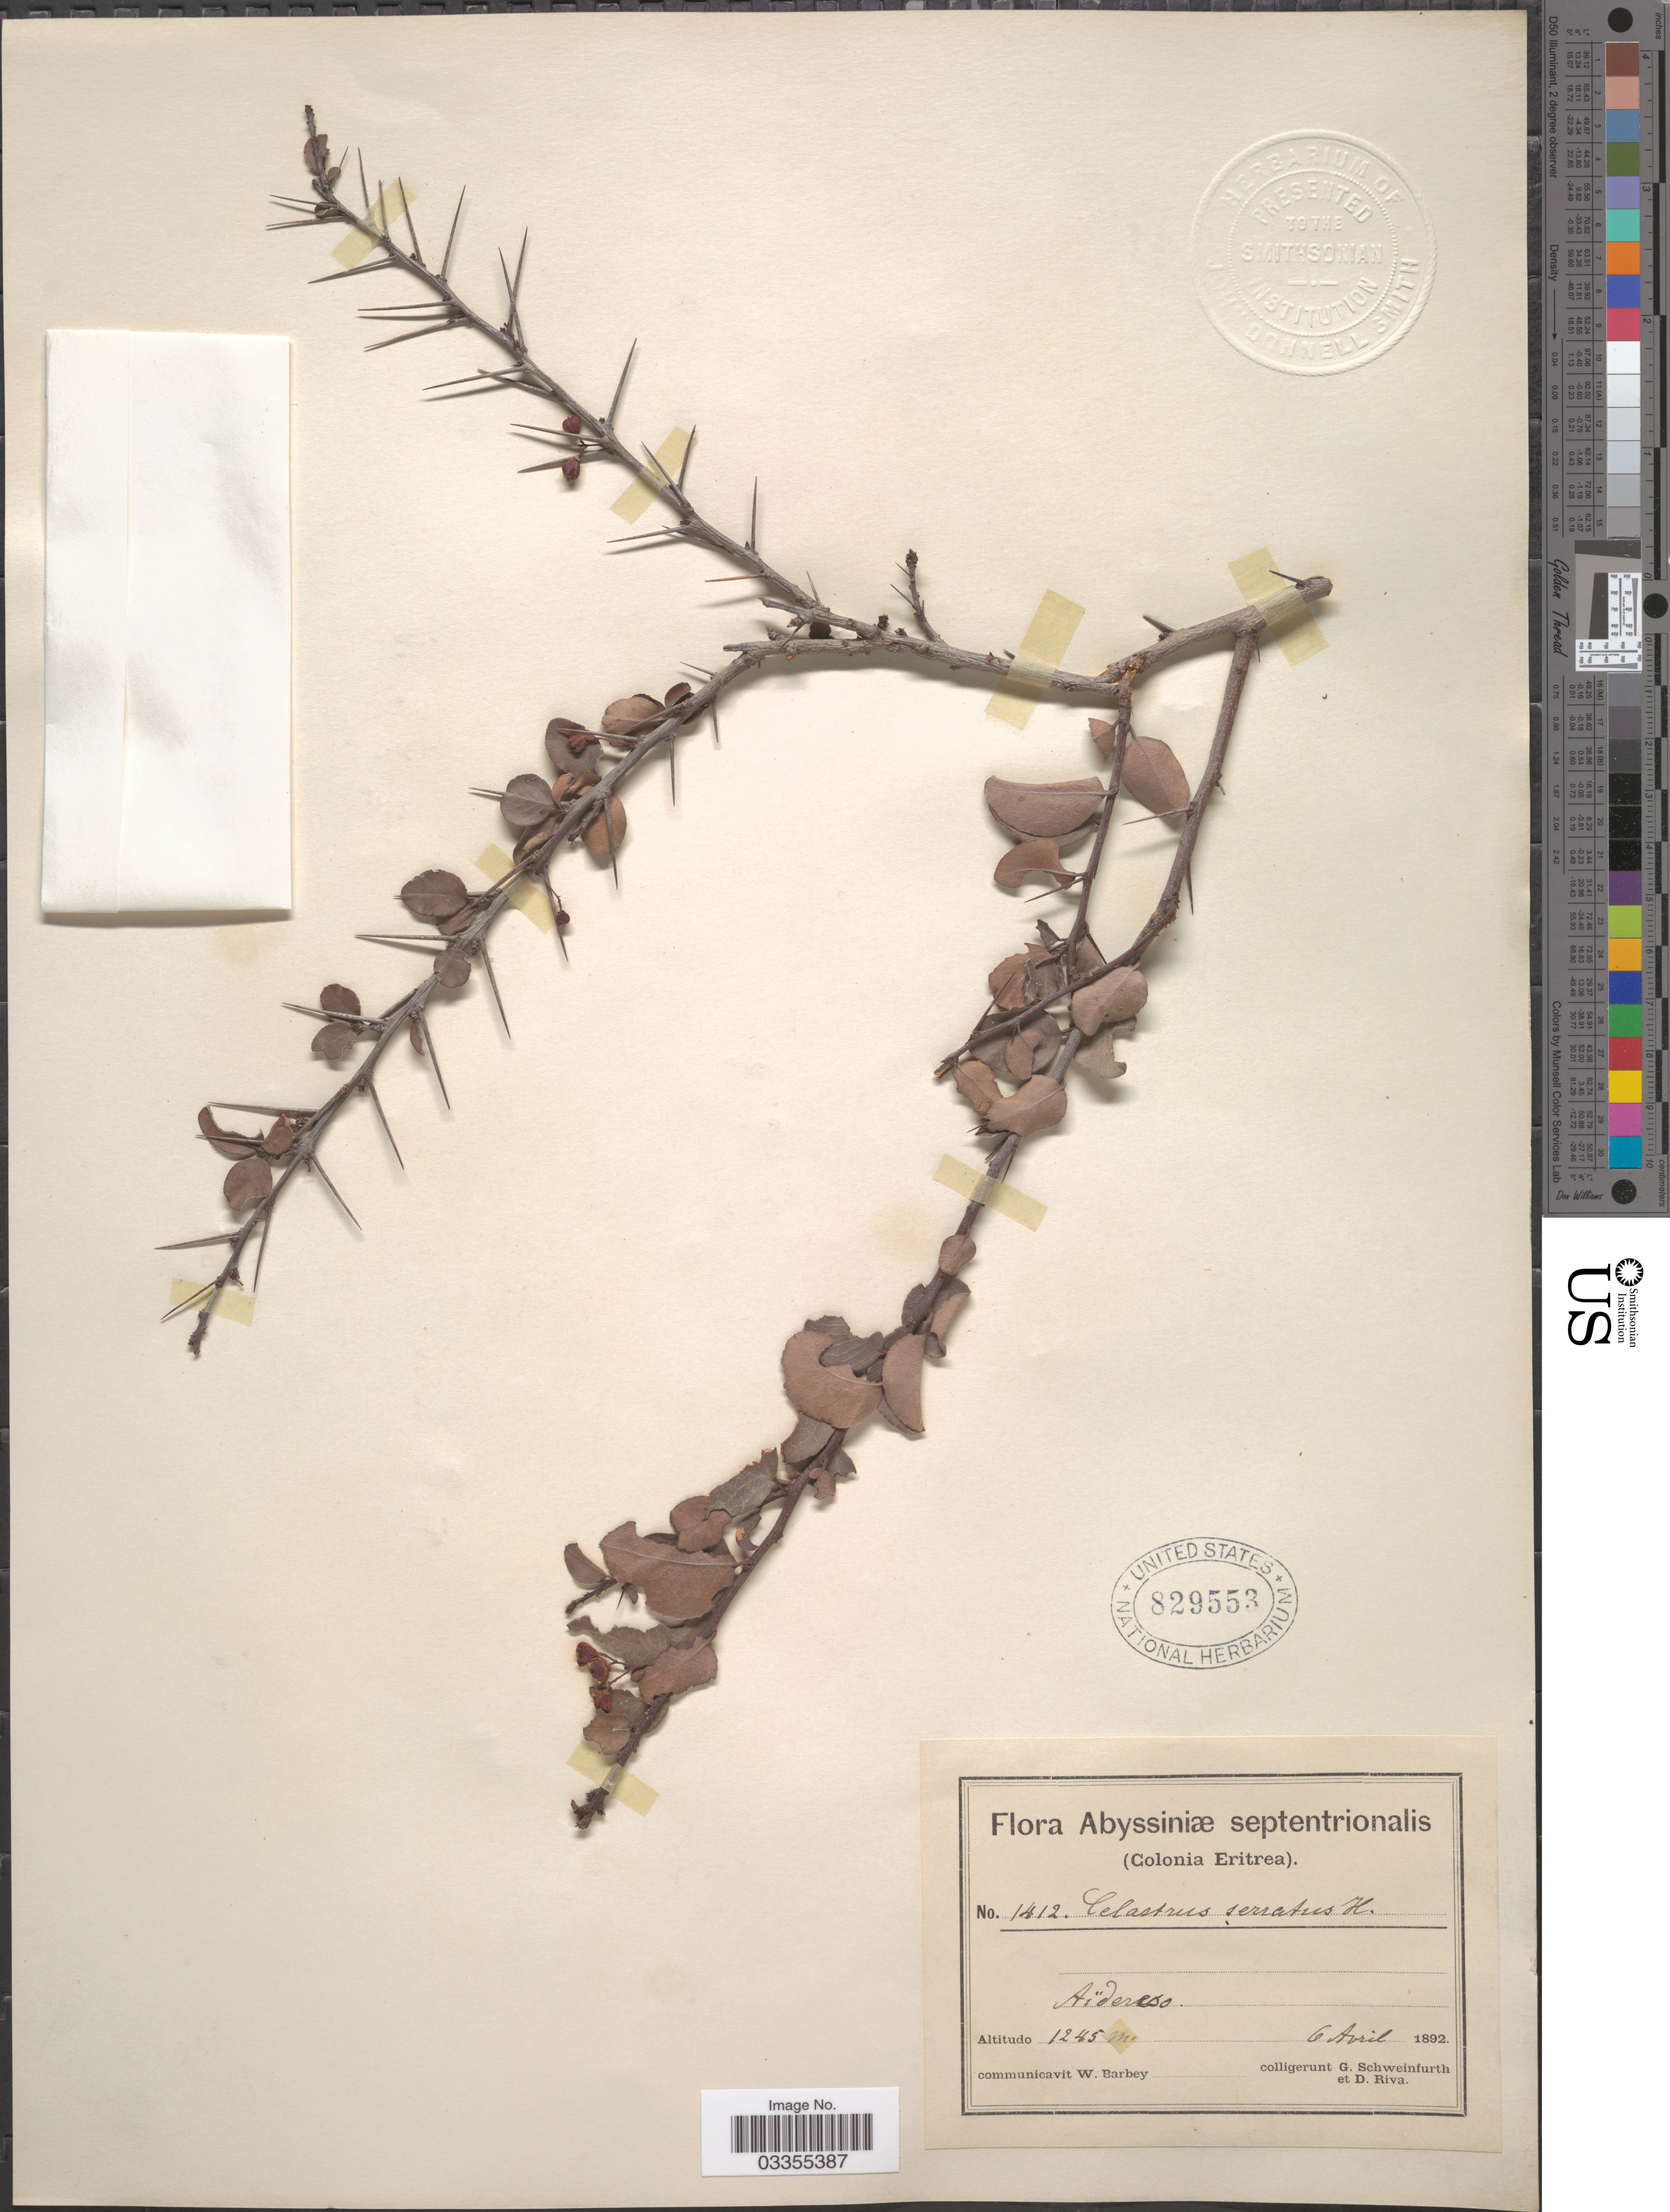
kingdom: Plantae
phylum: Tracheophyta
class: Magnoliopsida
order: Celastrales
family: Celastraceae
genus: Maytenus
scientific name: Maytenus serrata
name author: R. Wilczek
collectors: G. A. Schweinfurth (herbarium) & D. Riva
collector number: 1412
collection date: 1892-04-06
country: Eritrea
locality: Abyssiniæ septentrionalis (Colonia Eritrea). Aïdereso.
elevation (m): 1245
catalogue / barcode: US 829553